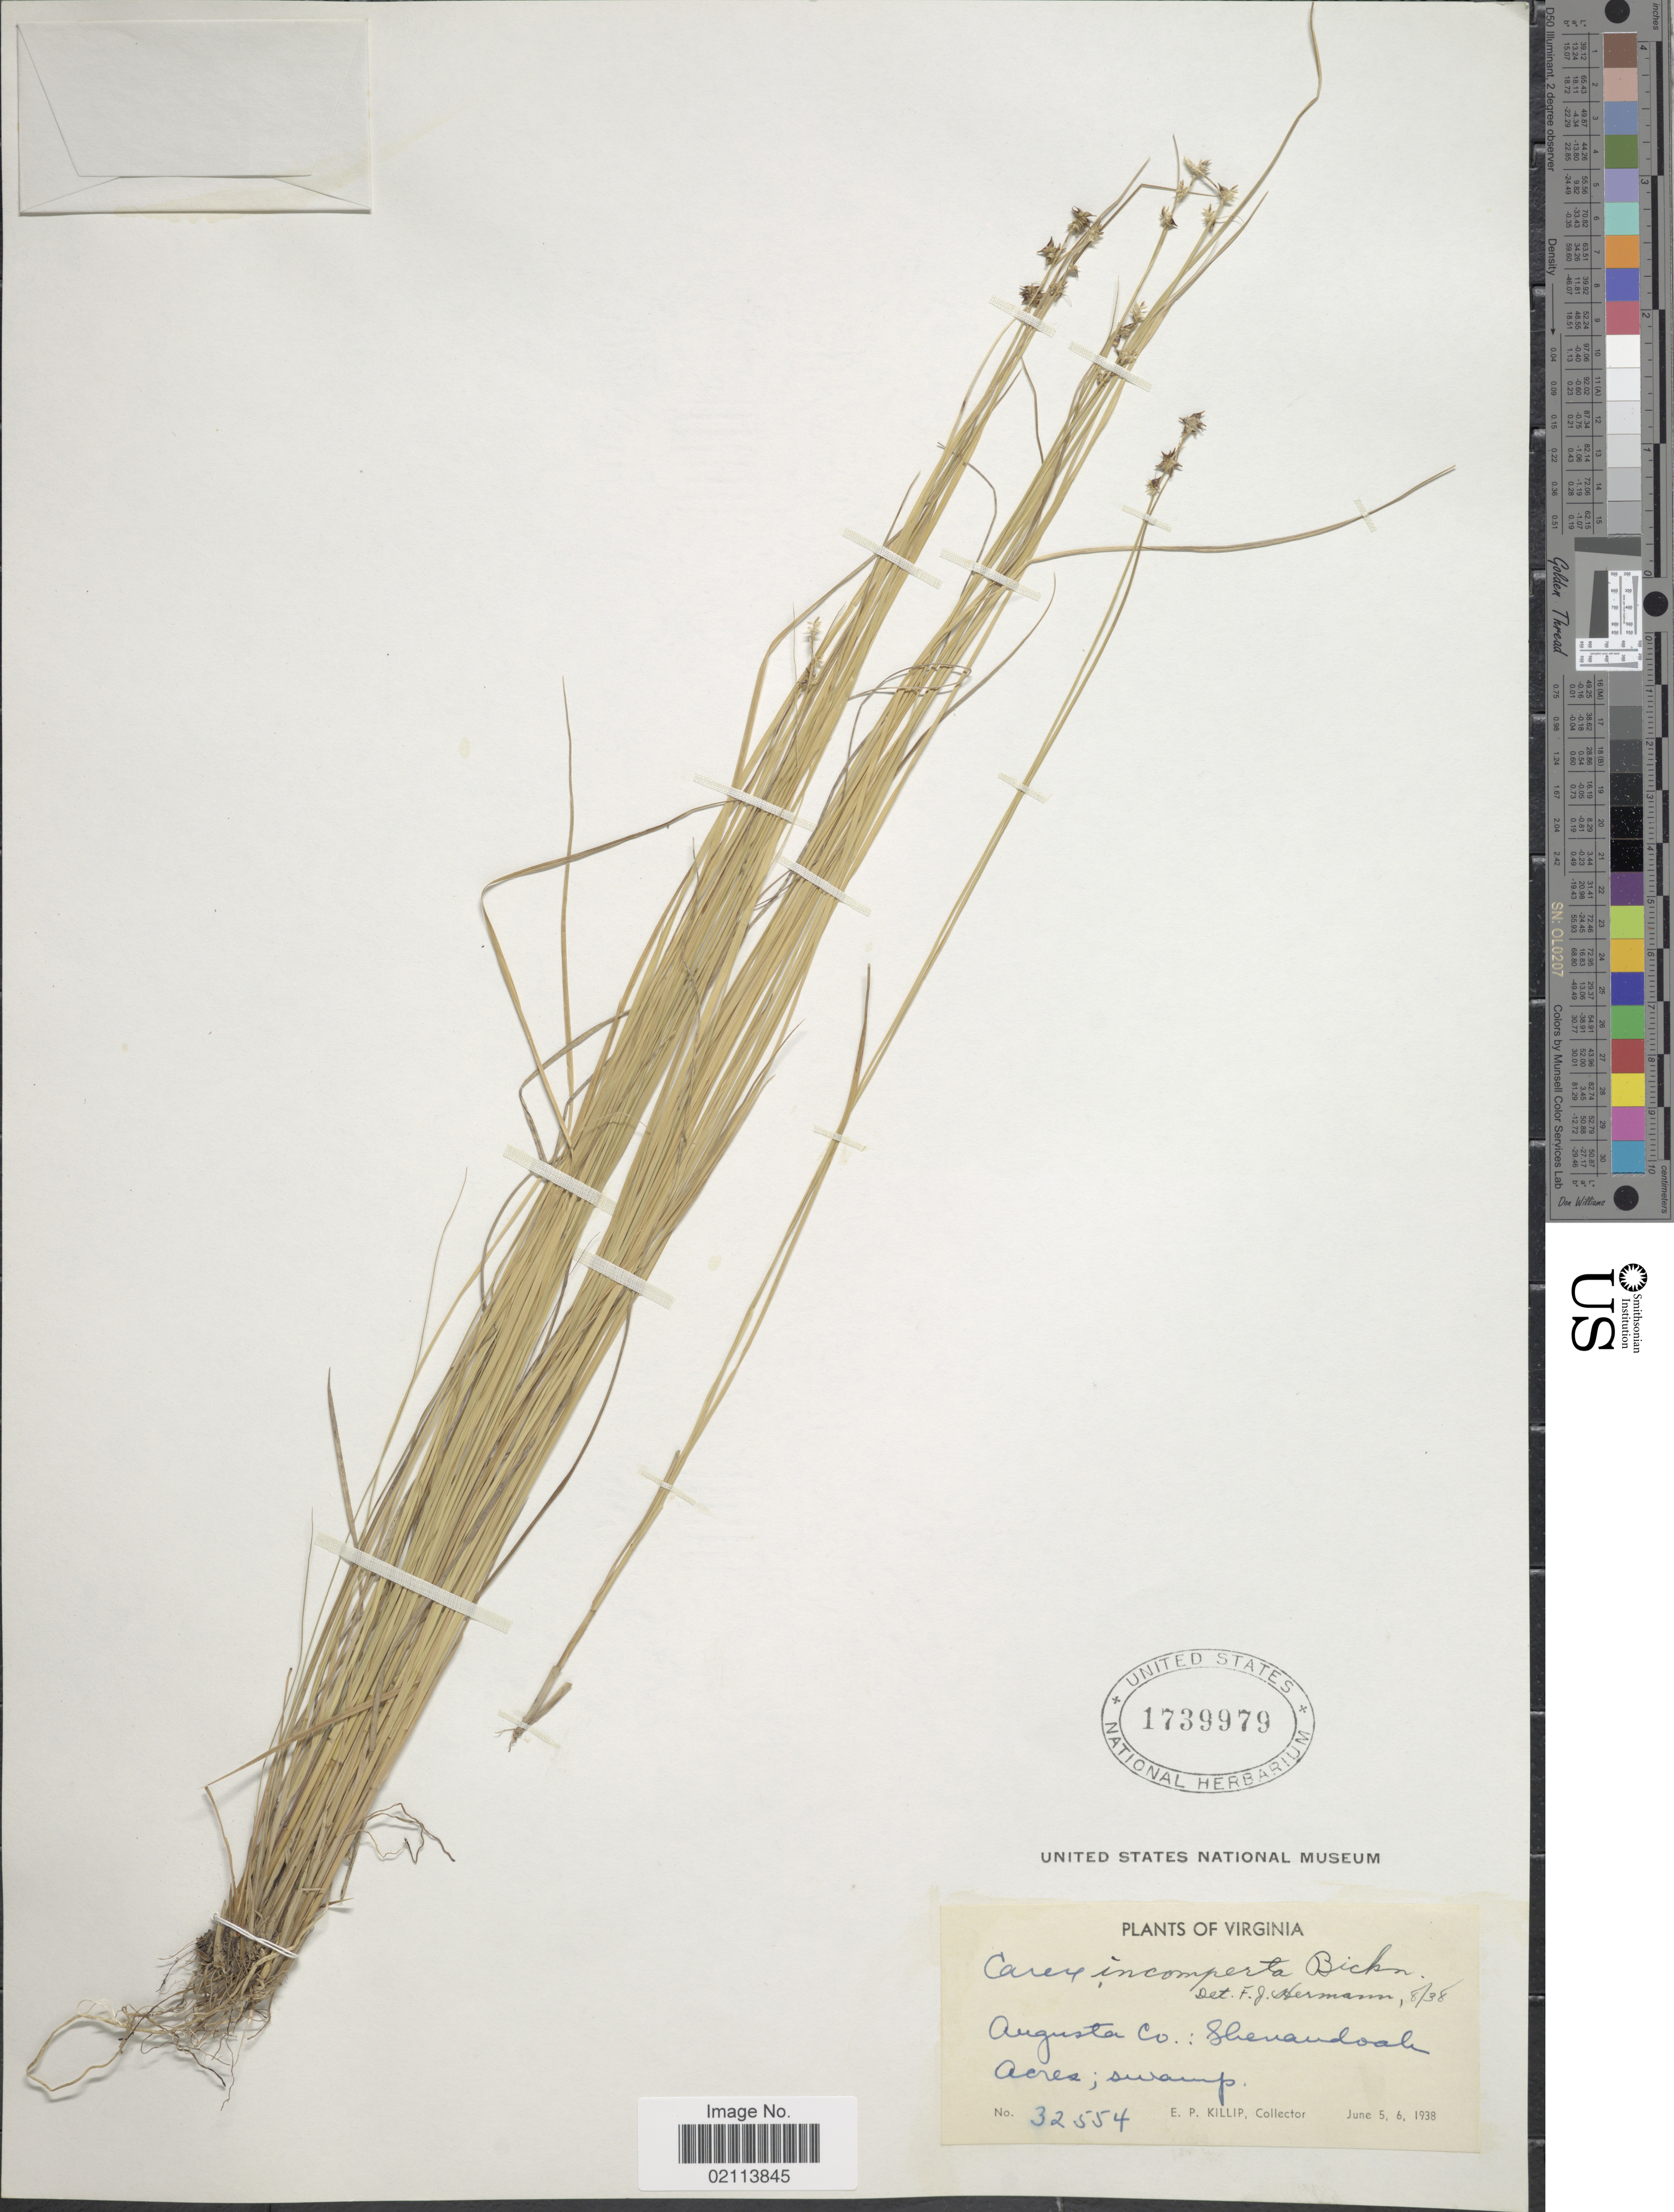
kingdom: Plantae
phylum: Tracheophyta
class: Liliopsida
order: Poales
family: Cyperaceae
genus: Carex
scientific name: Carex atlantica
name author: L.H. Bailey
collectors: E. P. Killip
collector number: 32554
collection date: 1938-06-05/1938-06-06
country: United States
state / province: Virginia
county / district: Augusta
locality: Augusta Co.: Shenandoah Acres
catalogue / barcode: US 1739979